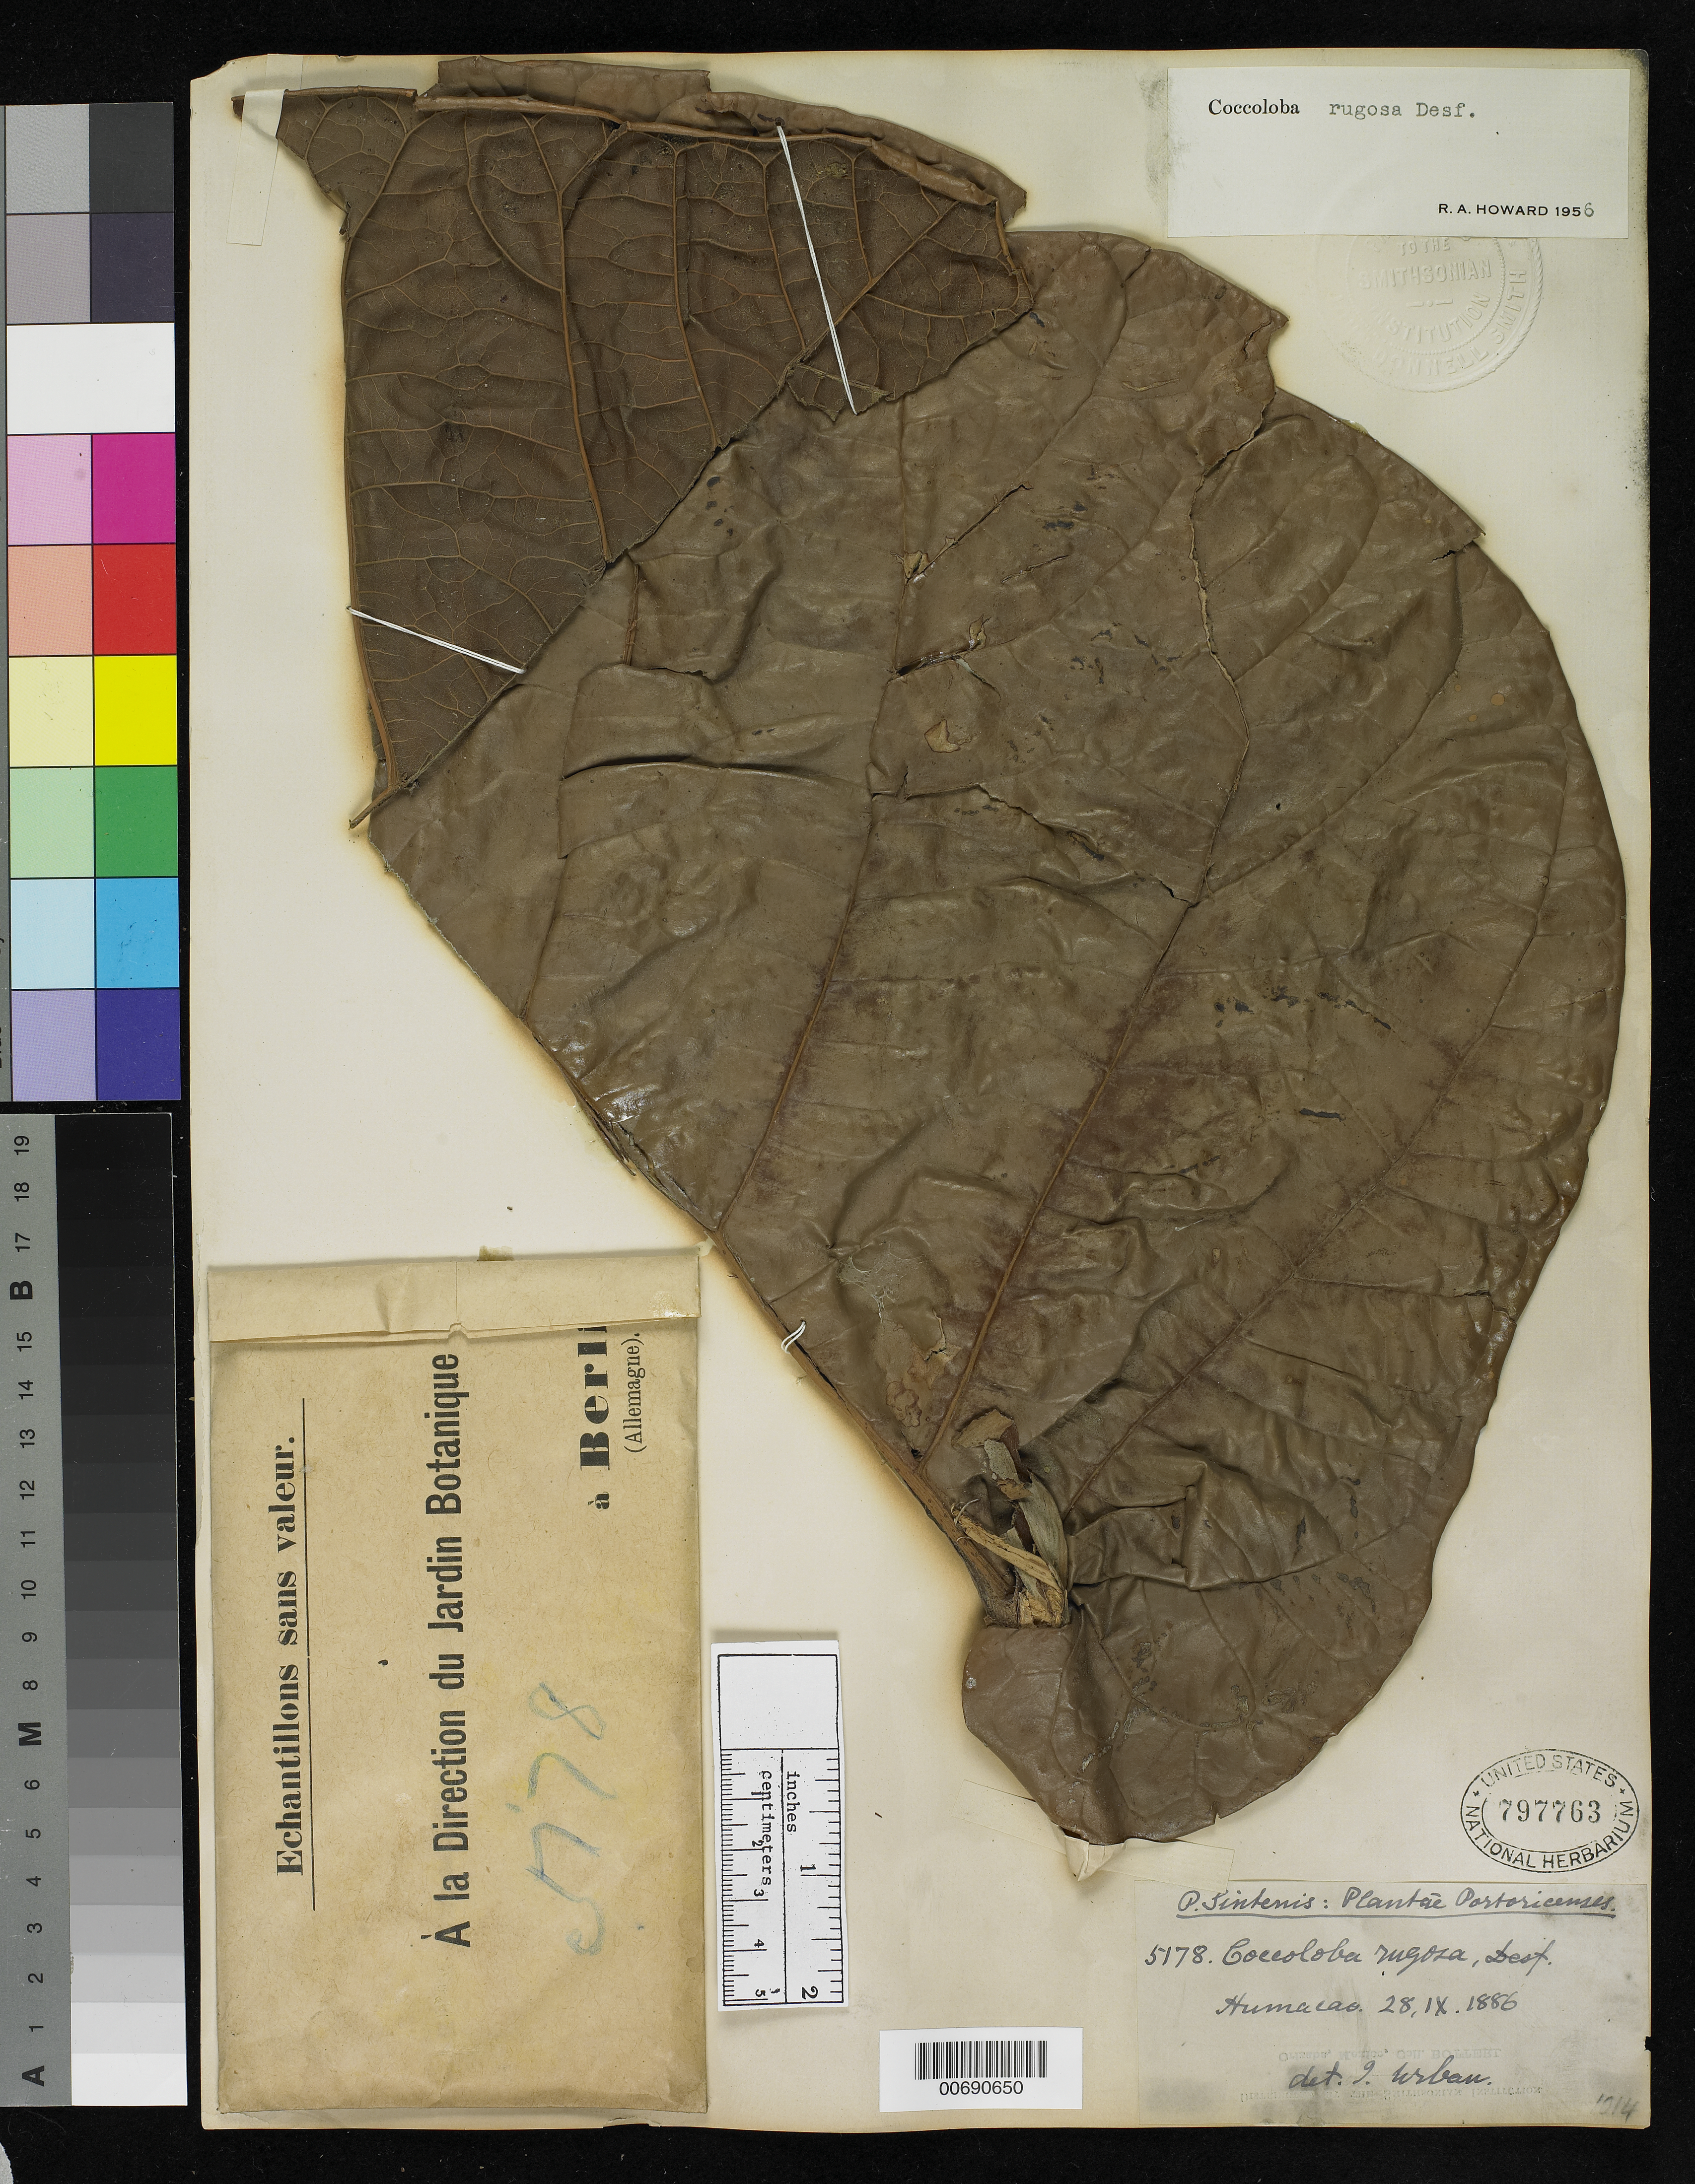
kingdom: Plantae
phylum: Tracheophyta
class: Magnoliopsida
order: Caryophyllales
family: Polygonaceae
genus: Coccoloba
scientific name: Coccoloba rugosa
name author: Desf.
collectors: P. Sintenis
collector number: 5178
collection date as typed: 28 Sep 1886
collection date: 1886-09-28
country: Puerto Rico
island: Greater Antilles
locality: Humacao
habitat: in fruticetis ad Candelero abajo.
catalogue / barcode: US 797763